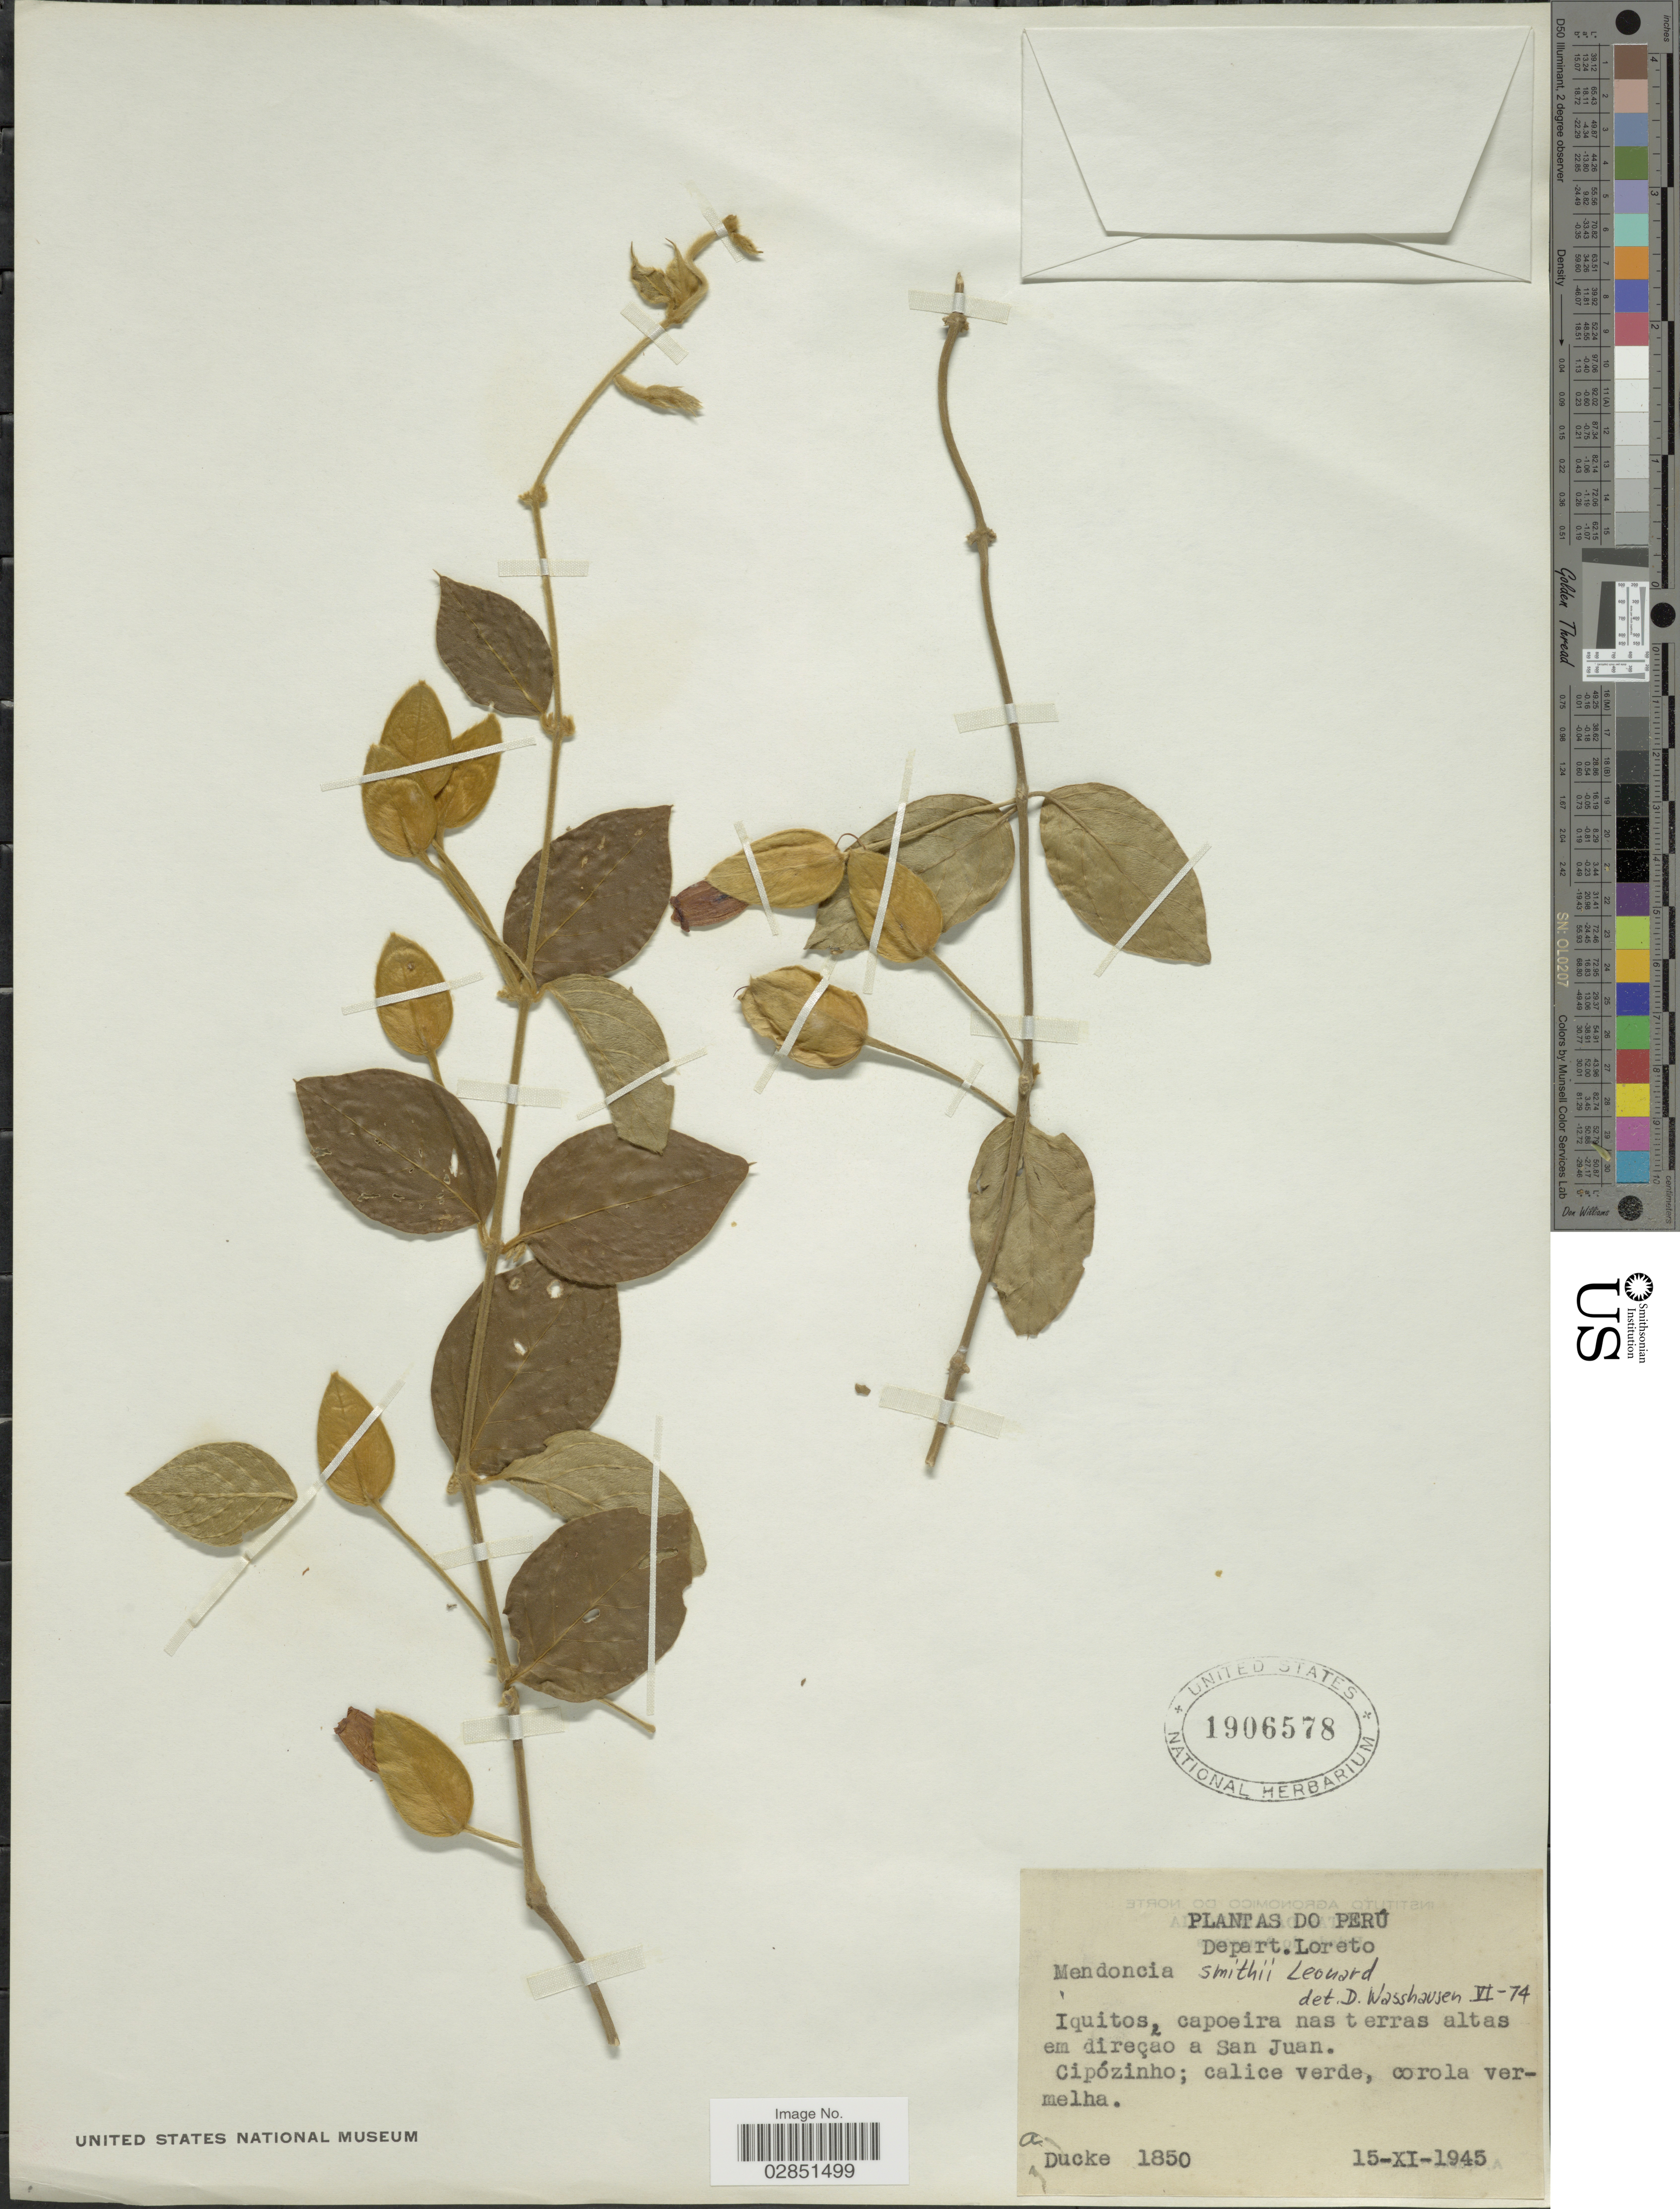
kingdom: Plantae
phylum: Tracheophyta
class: Magnoliopsida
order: Lamiales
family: Acanthaceae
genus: Mendoncia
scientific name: Mendoncia smithii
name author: Leonard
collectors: A. Ducke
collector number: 1850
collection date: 1945-11-15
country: Peru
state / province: Loreto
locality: Depart. Loreto. Iquitos, capoeira nas terras altas em direçao a San Juan. Cipózinho.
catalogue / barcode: US 1906578